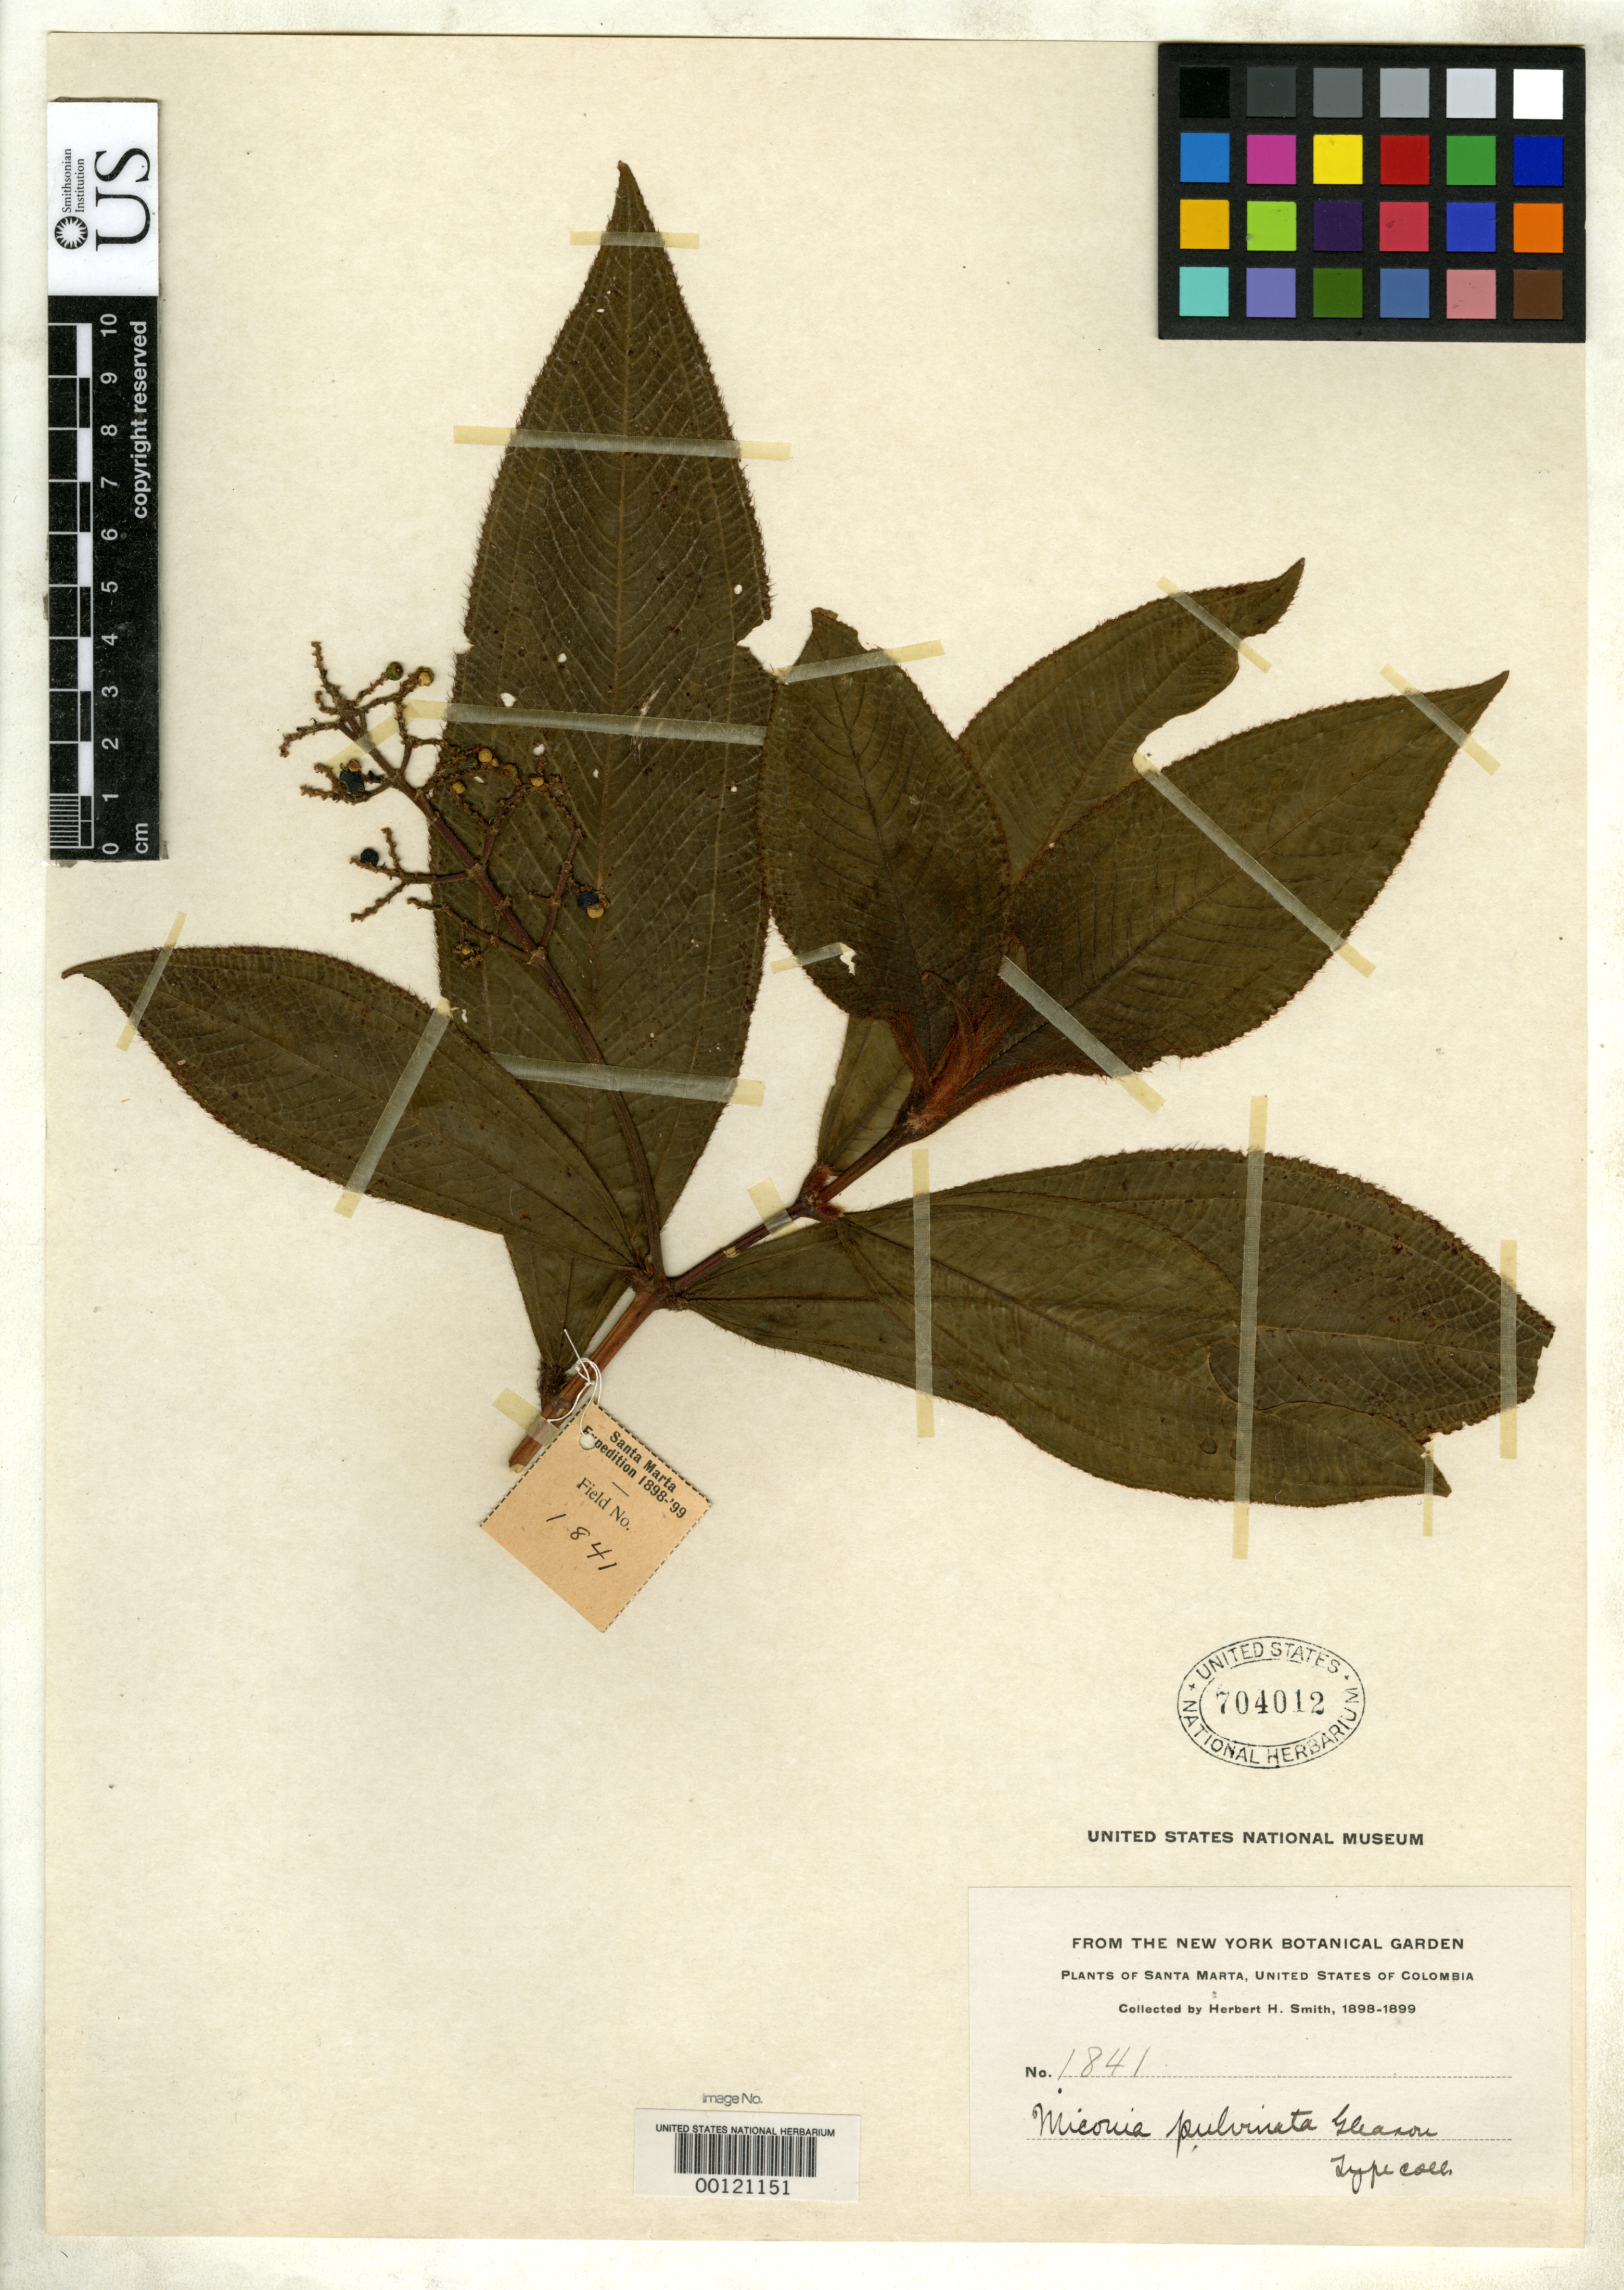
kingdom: Plantae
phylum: Tracheophyta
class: Magnoliopsida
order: Myrtales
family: Melastomataceae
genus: Miconia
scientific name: Miconia pulvinata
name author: Gleason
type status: Isotype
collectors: Herbert H. Smith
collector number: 1841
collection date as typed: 25 Jan 1899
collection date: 1899-01-25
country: Colombia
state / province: Magdalena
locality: Santa Marta, Las Patidas.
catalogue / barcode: US 704012